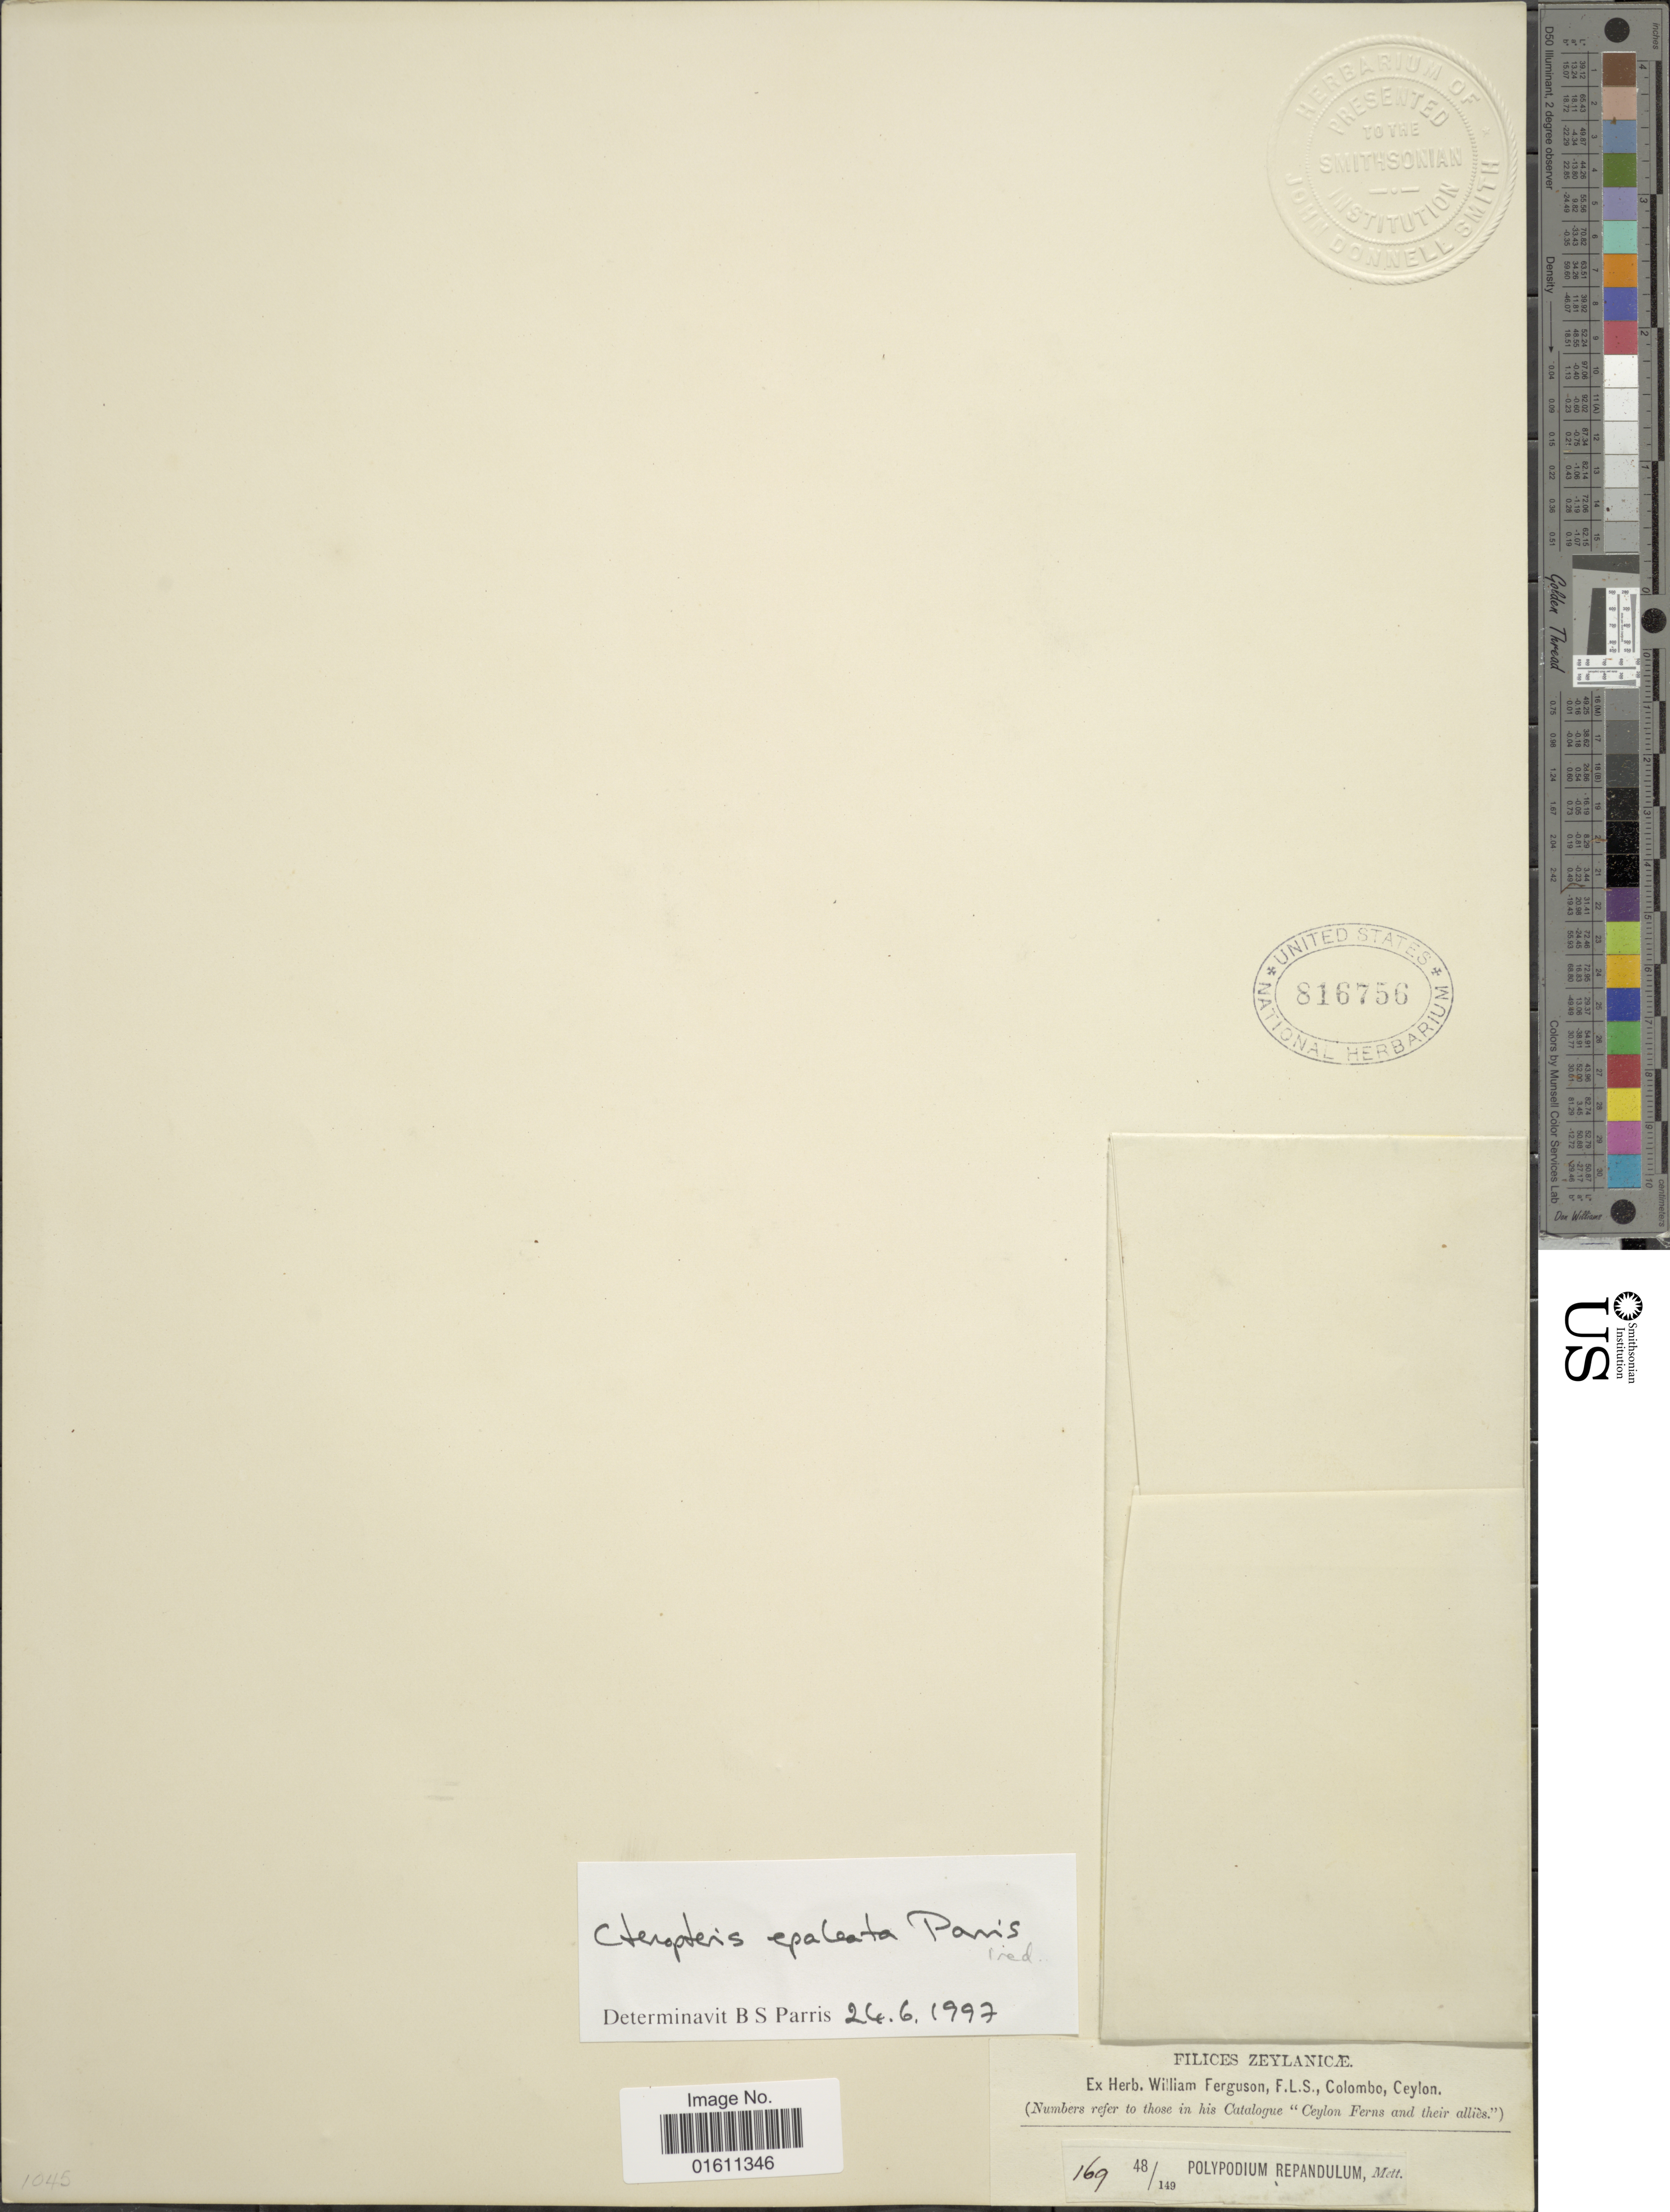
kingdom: Plantae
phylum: Tracheophyta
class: Polypodiopsida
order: Polypodiales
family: Polypodiaceae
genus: Tomophyllum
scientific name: Tomophyllum epaleatum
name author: (Parris) Parris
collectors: ex herb. W. Ferguson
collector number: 169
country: Sri Lanka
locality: Filices Zeylanicæ, Ceylon.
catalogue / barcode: US 816756